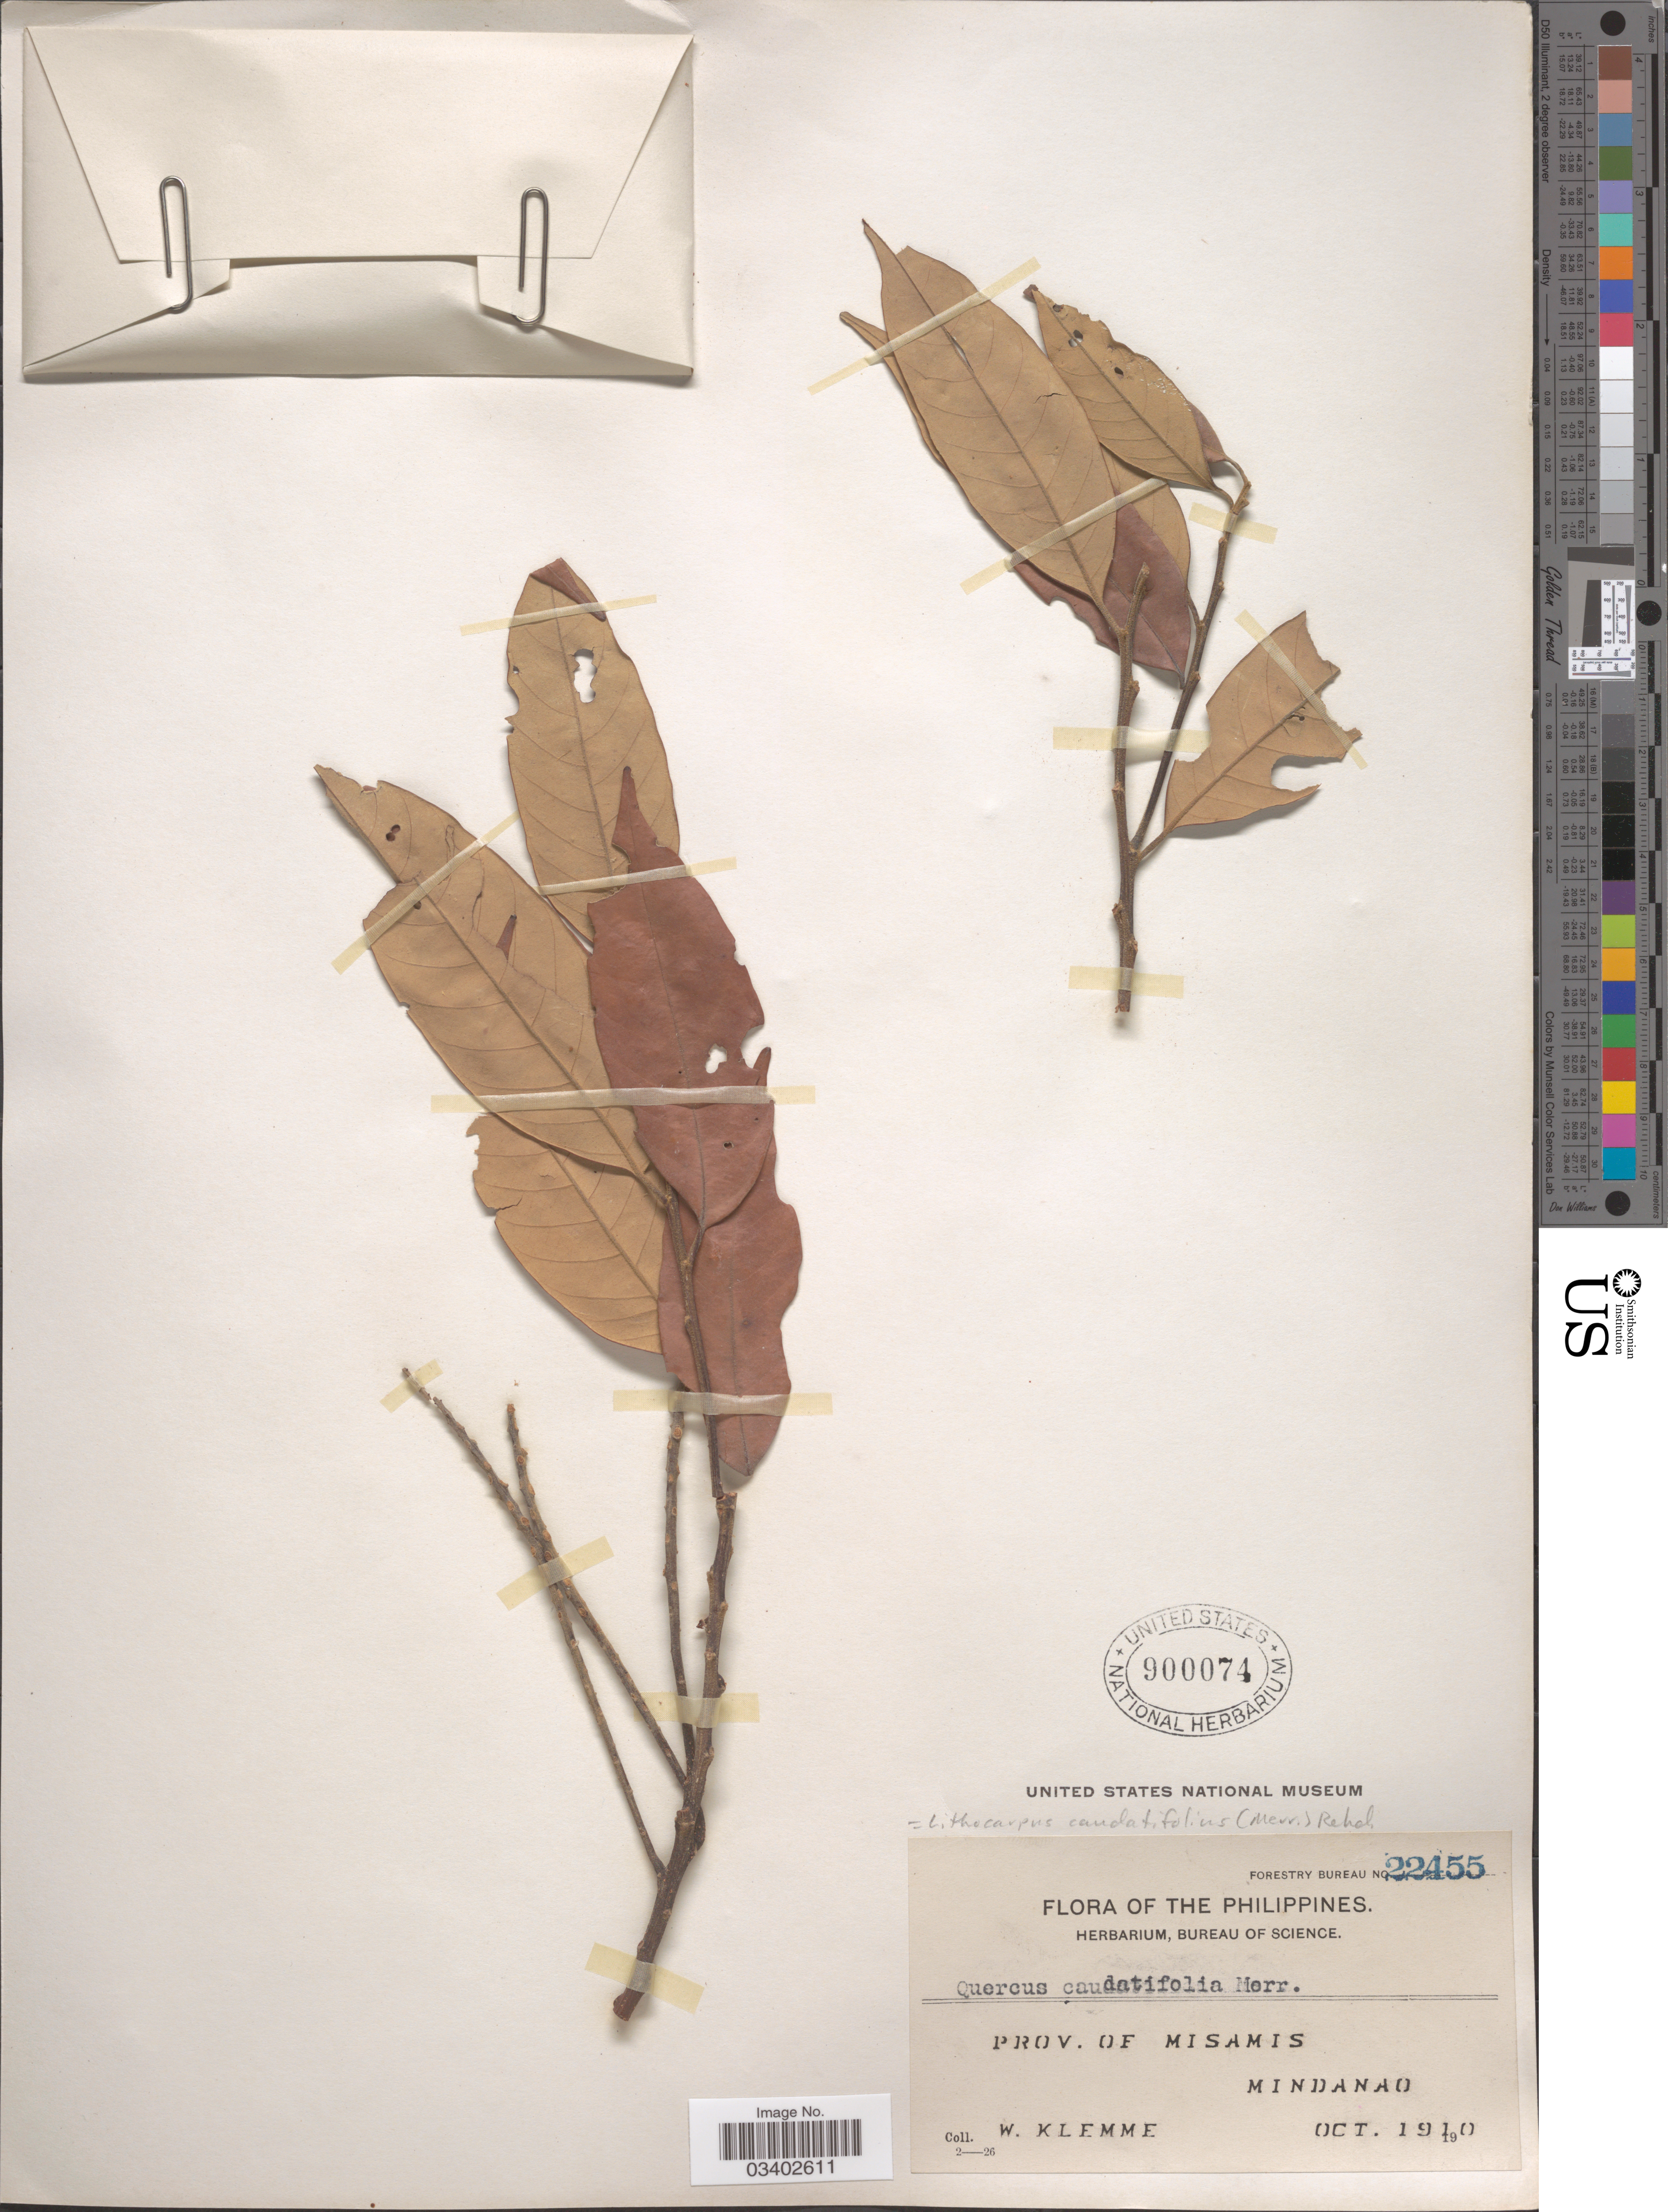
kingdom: Plantae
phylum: Tracheophyta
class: Magnoliopsida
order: Fagales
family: Fagaceae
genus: Lithocarpus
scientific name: Lithocarpus caudatifolius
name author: (Merr.) Rehder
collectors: W. Klemme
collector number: Forestry Bureau 22455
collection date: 1910-10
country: Philippines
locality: Prov. of Misamis. Mindanao.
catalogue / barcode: US 900074